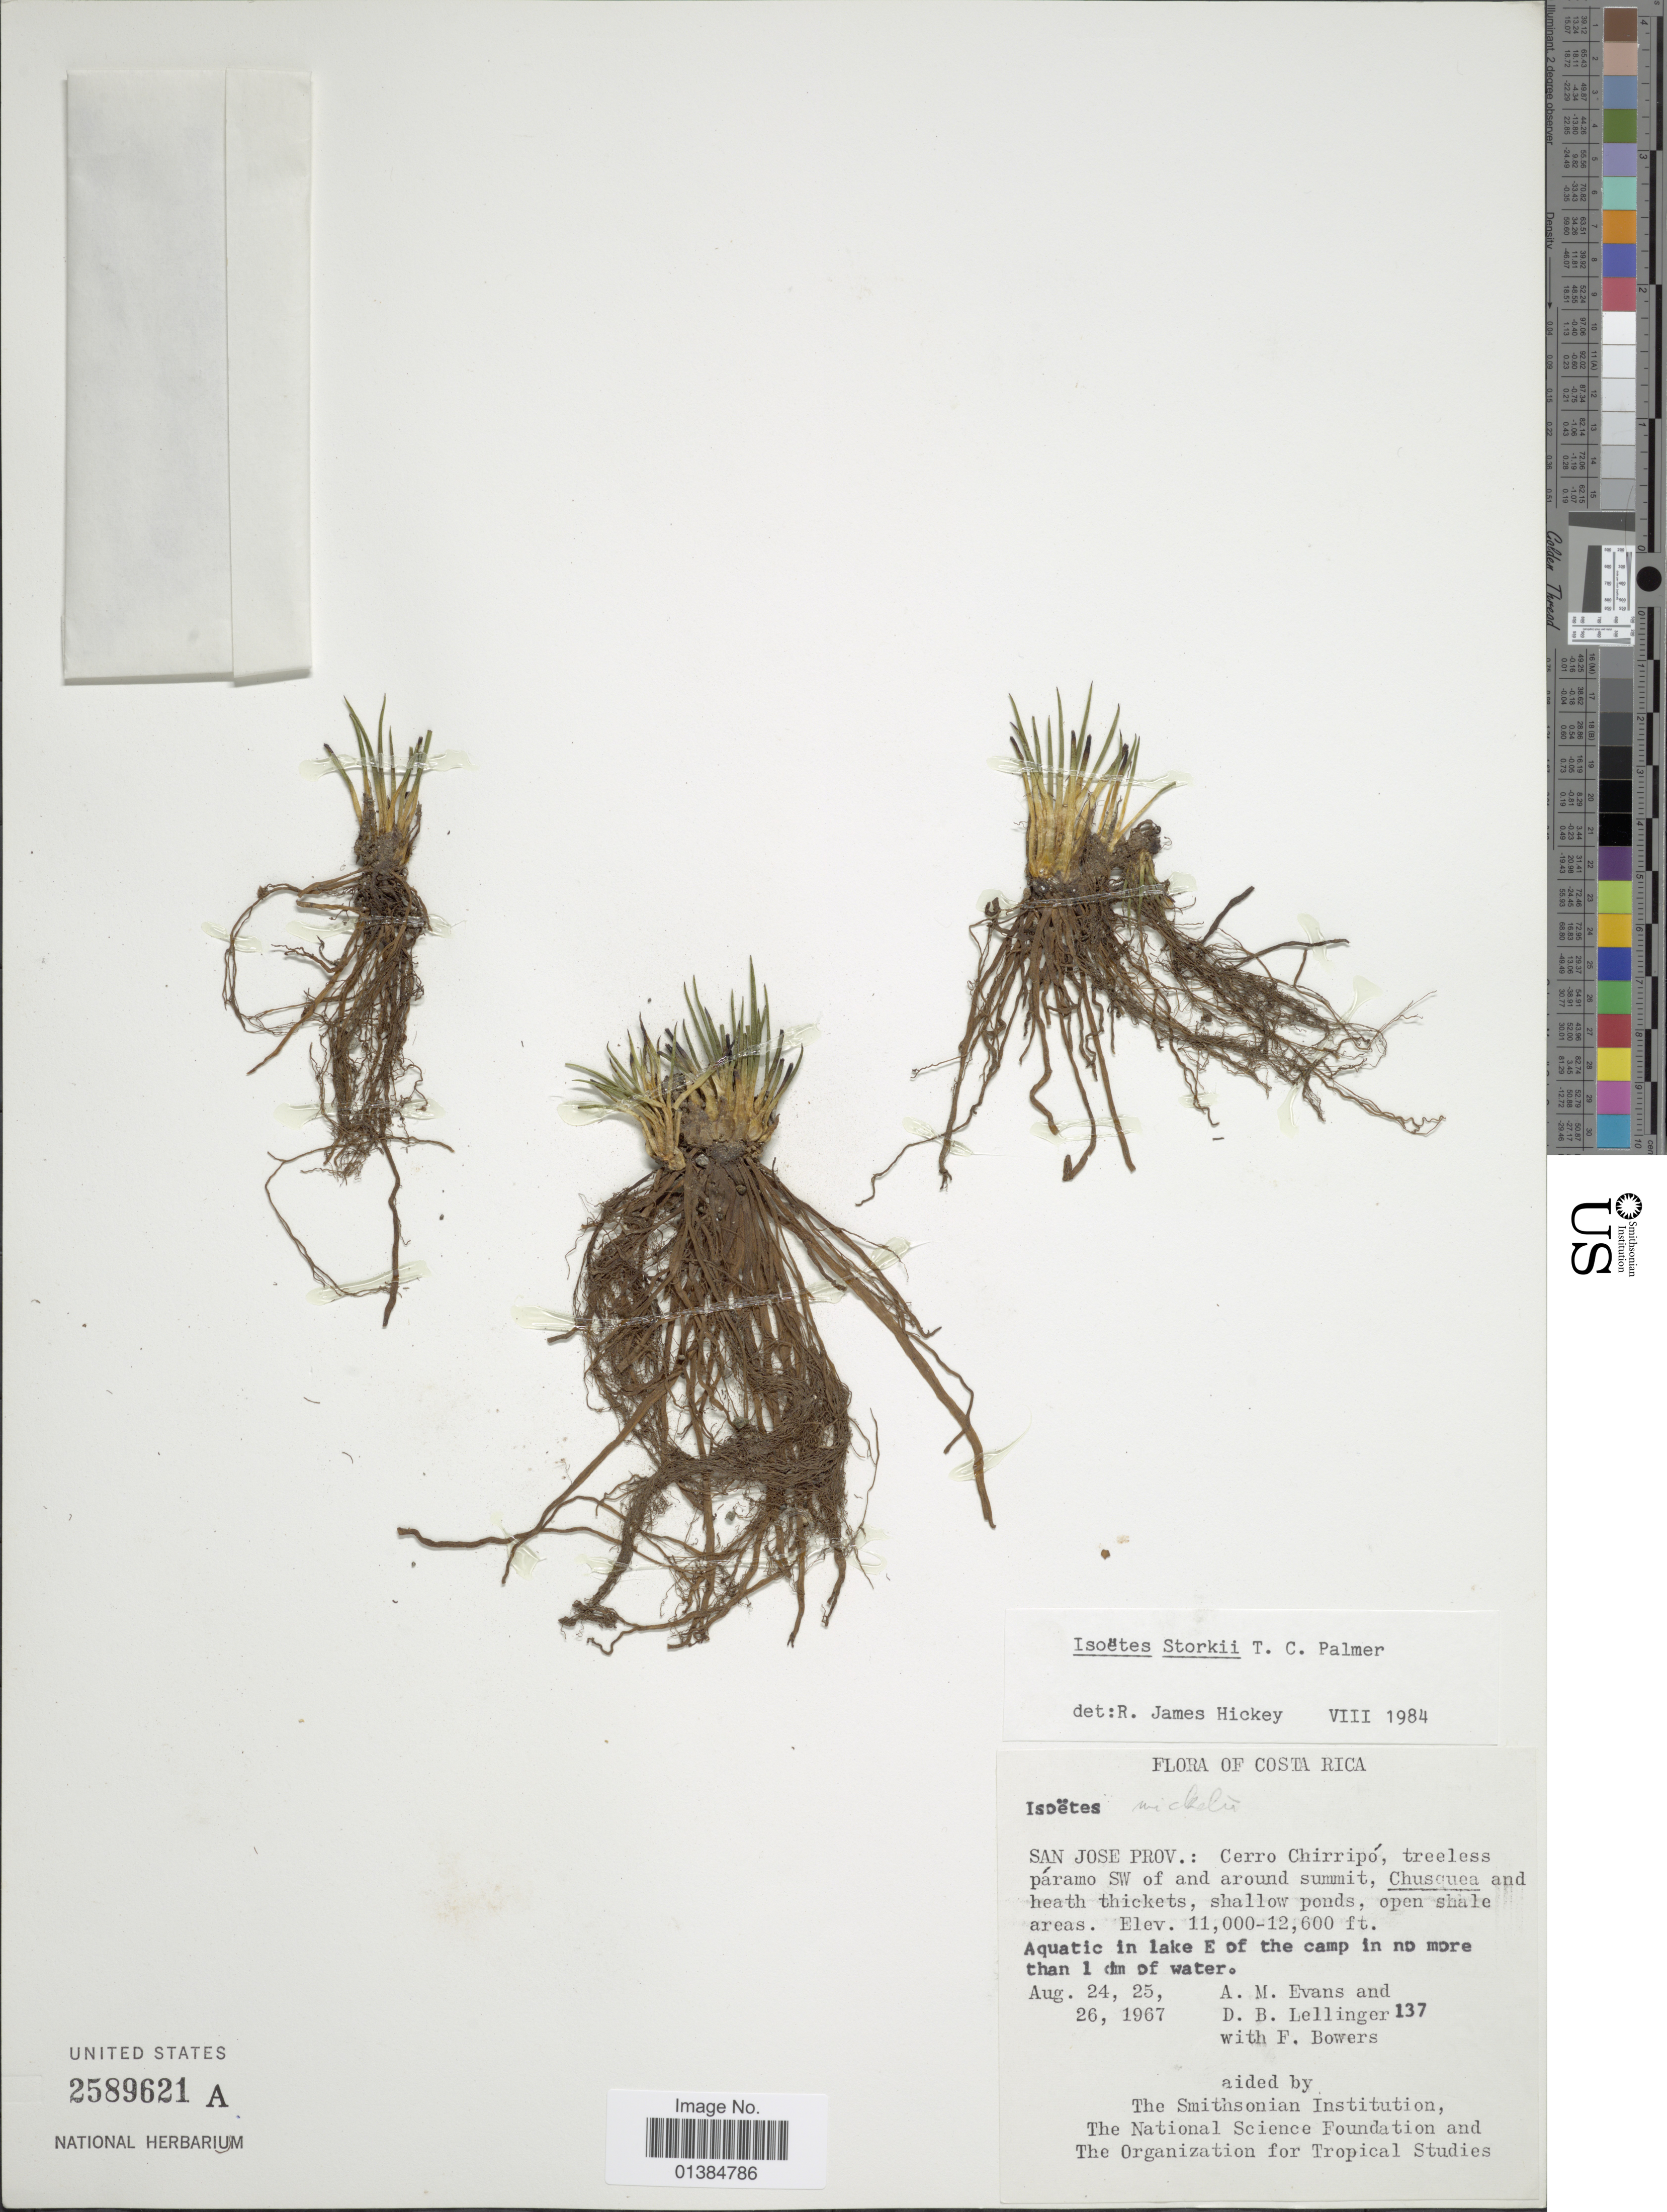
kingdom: Plantae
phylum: Tracheophyta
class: Lycopodiopsida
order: Isoetales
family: Isoetaceae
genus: Isoetes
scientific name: Isoetes storkii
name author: T.C. Palmer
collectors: A. M. Evans, D. B. Lellinger & F. Bowers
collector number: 137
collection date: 1967-08-24/1967-08-26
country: Costa Rica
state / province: San José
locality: Cerro Chirripó, treeless páramo SW of and around summit.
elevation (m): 3353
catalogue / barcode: US 2589621A